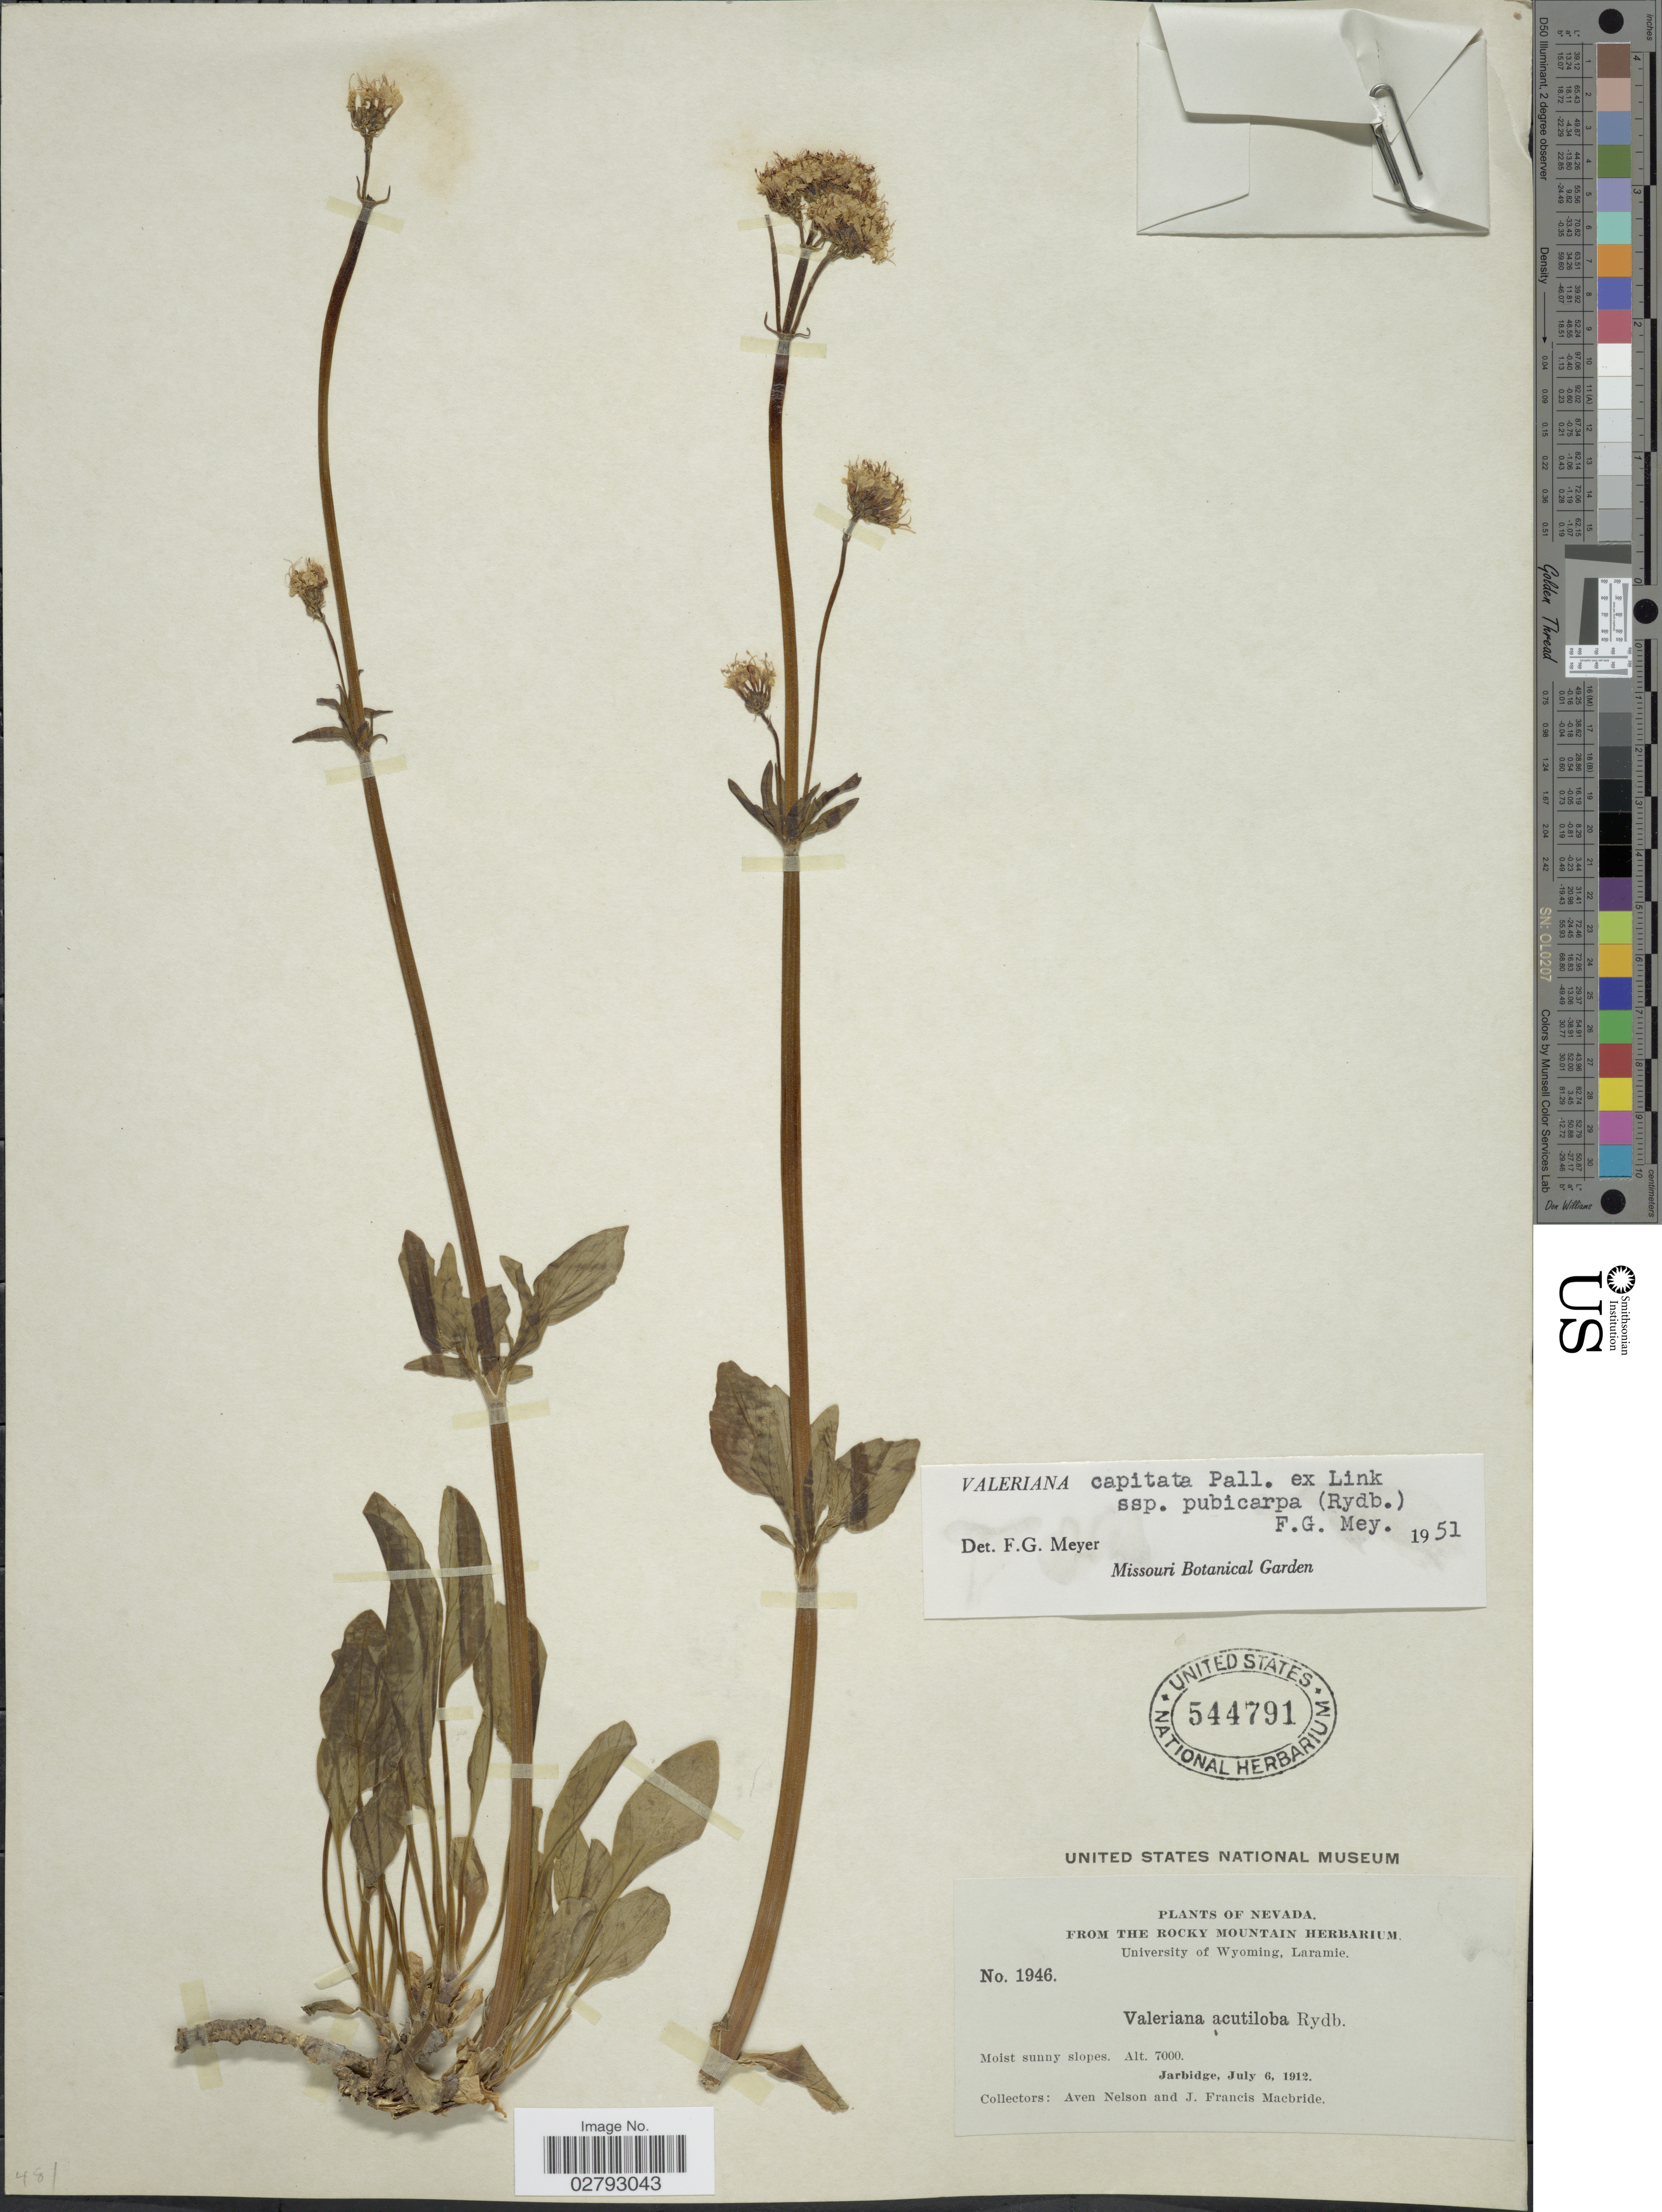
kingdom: Plantae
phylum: Tracheophyta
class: Magnoliopsida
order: Dipsacales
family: Caprifoliaceae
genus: Valeriana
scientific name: Valeriana capitata subsp. pubicarpa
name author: (Rydb.) F.G. Mey.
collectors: A. Nelson & J. F. Macbride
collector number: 1946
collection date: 1912-07-06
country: United States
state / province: Nevada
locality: Jarbidge.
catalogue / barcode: US 544791